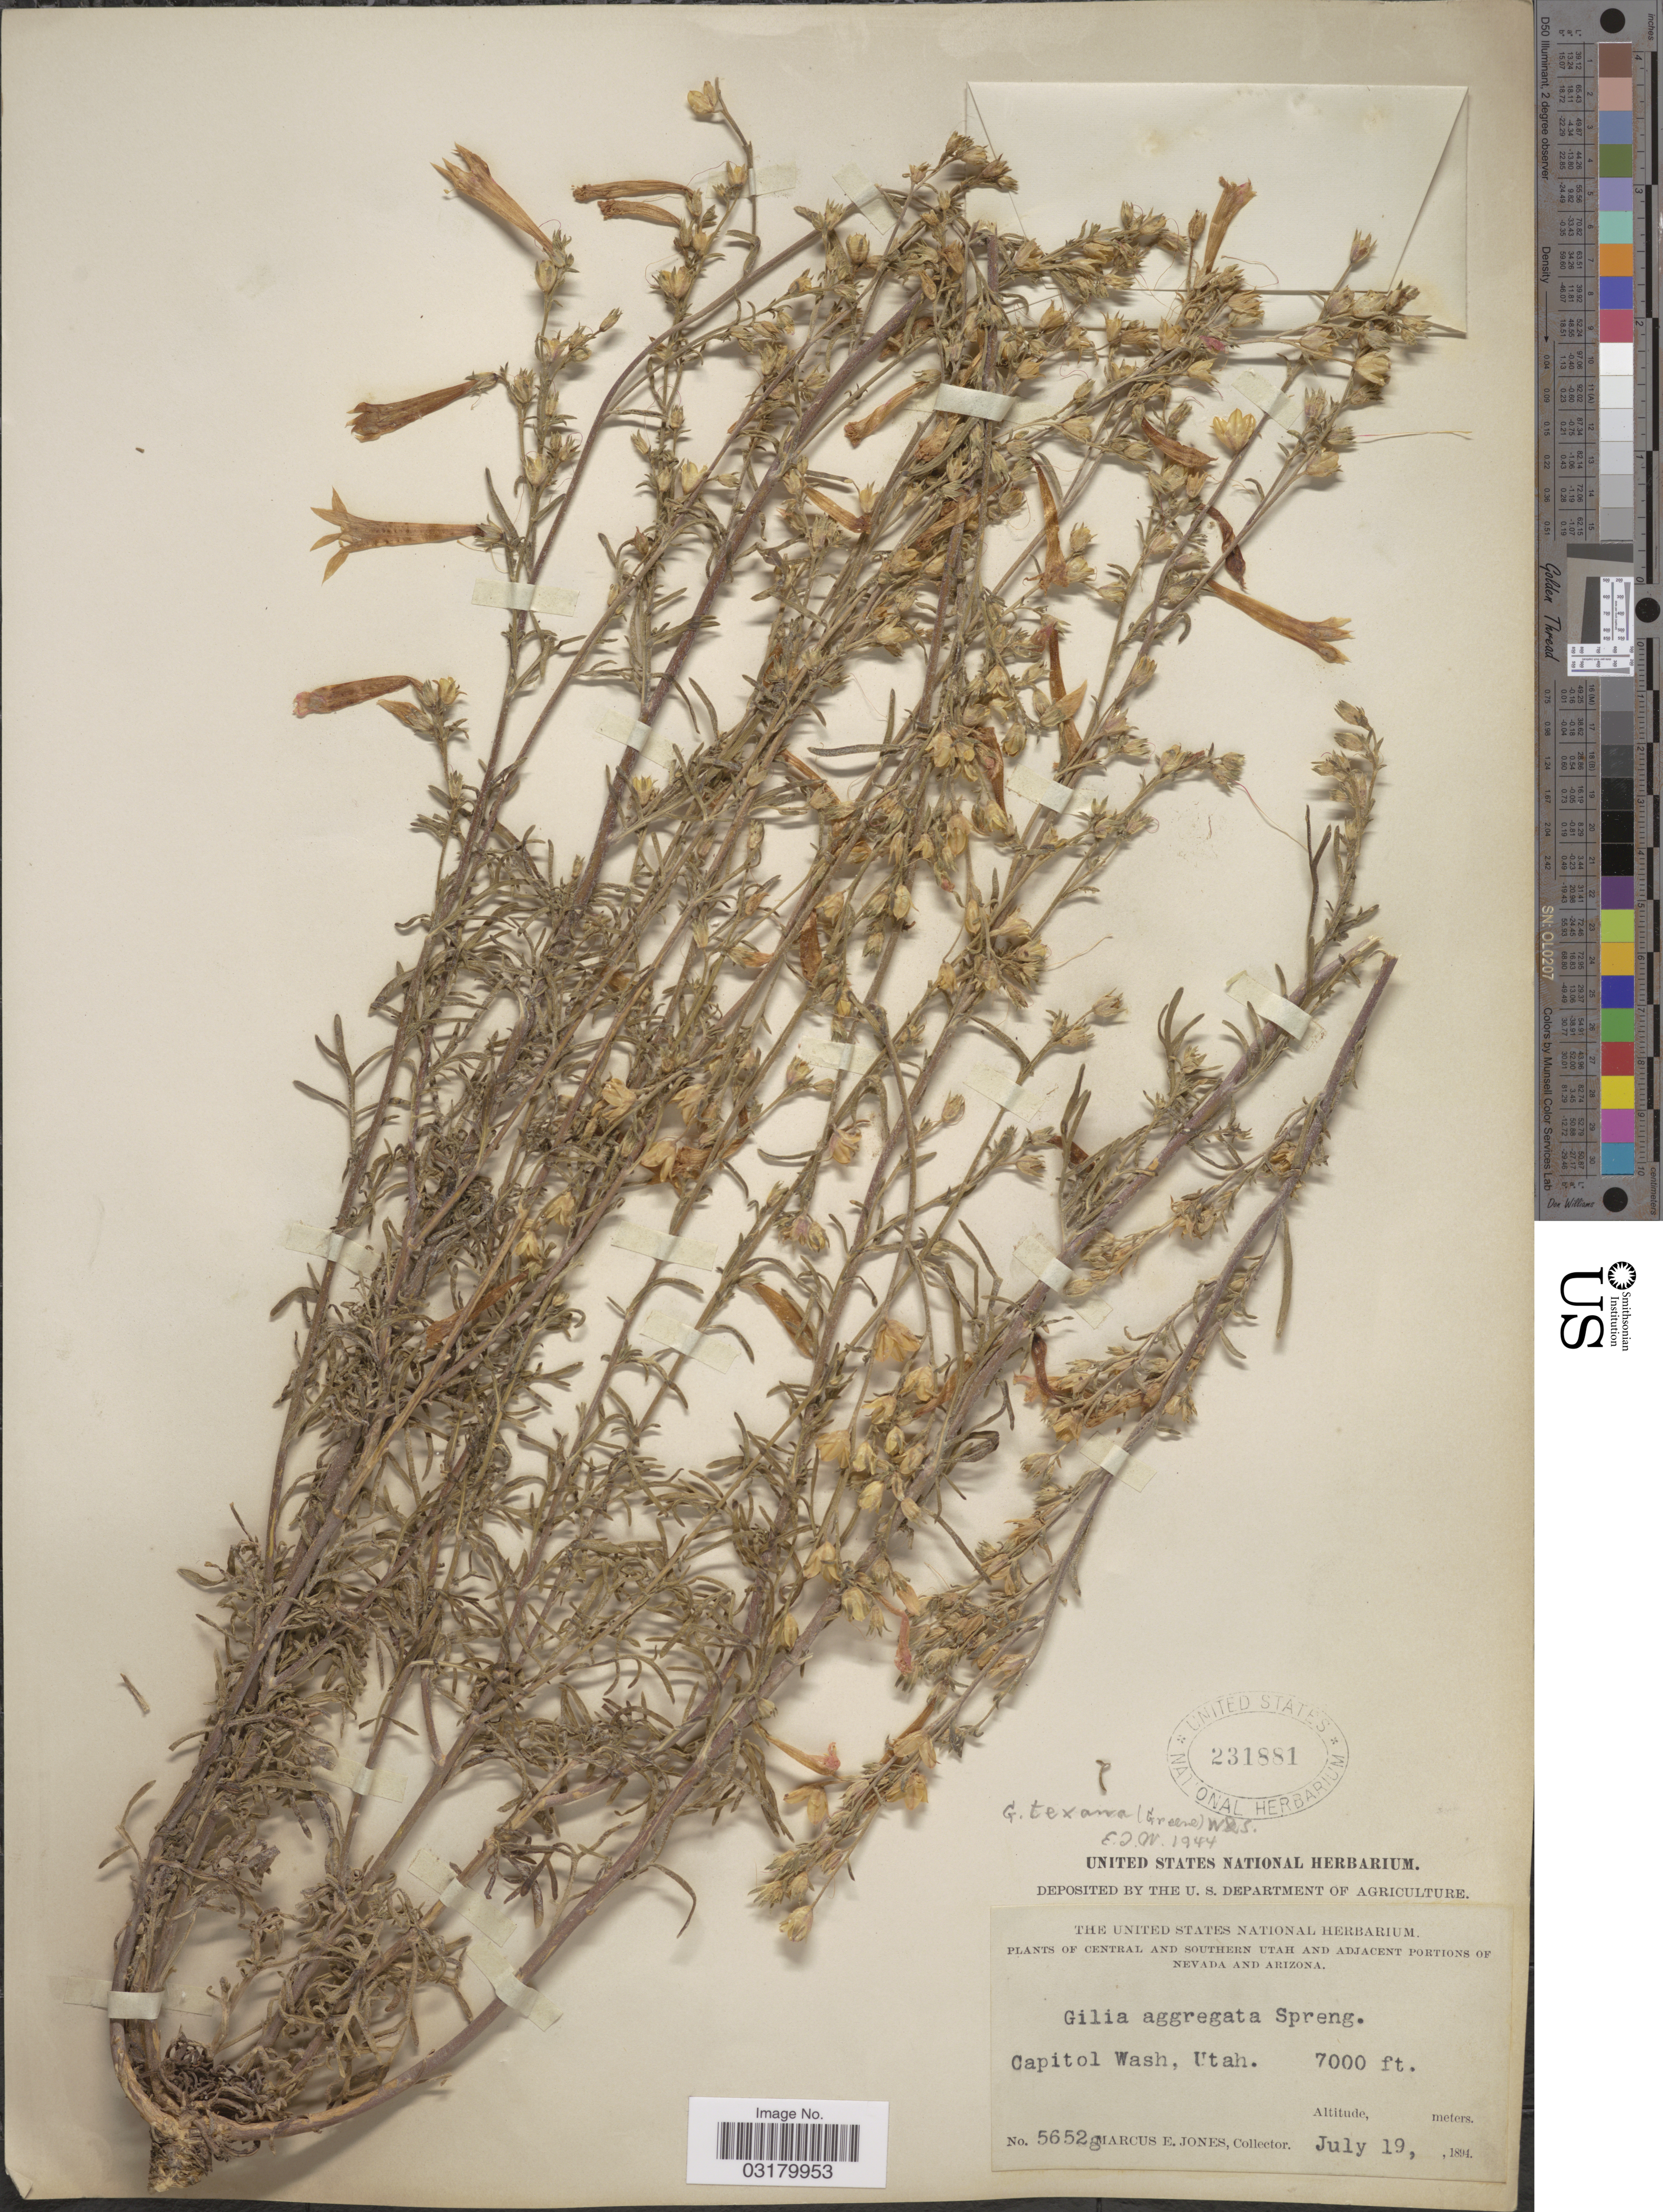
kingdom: Plantae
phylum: Tracheophyta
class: Magnoliopsida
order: Ericales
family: Polemoniaceae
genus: Ipomopsis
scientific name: Ipomopsis aggregata subsp. formosissima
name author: (Greene) Wherry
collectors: M. E. Jones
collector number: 5652g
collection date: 1894-07-19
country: United States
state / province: Utah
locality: Central and Southern Utah. Capitol Wash.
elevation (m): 2134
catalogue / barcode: US 231881